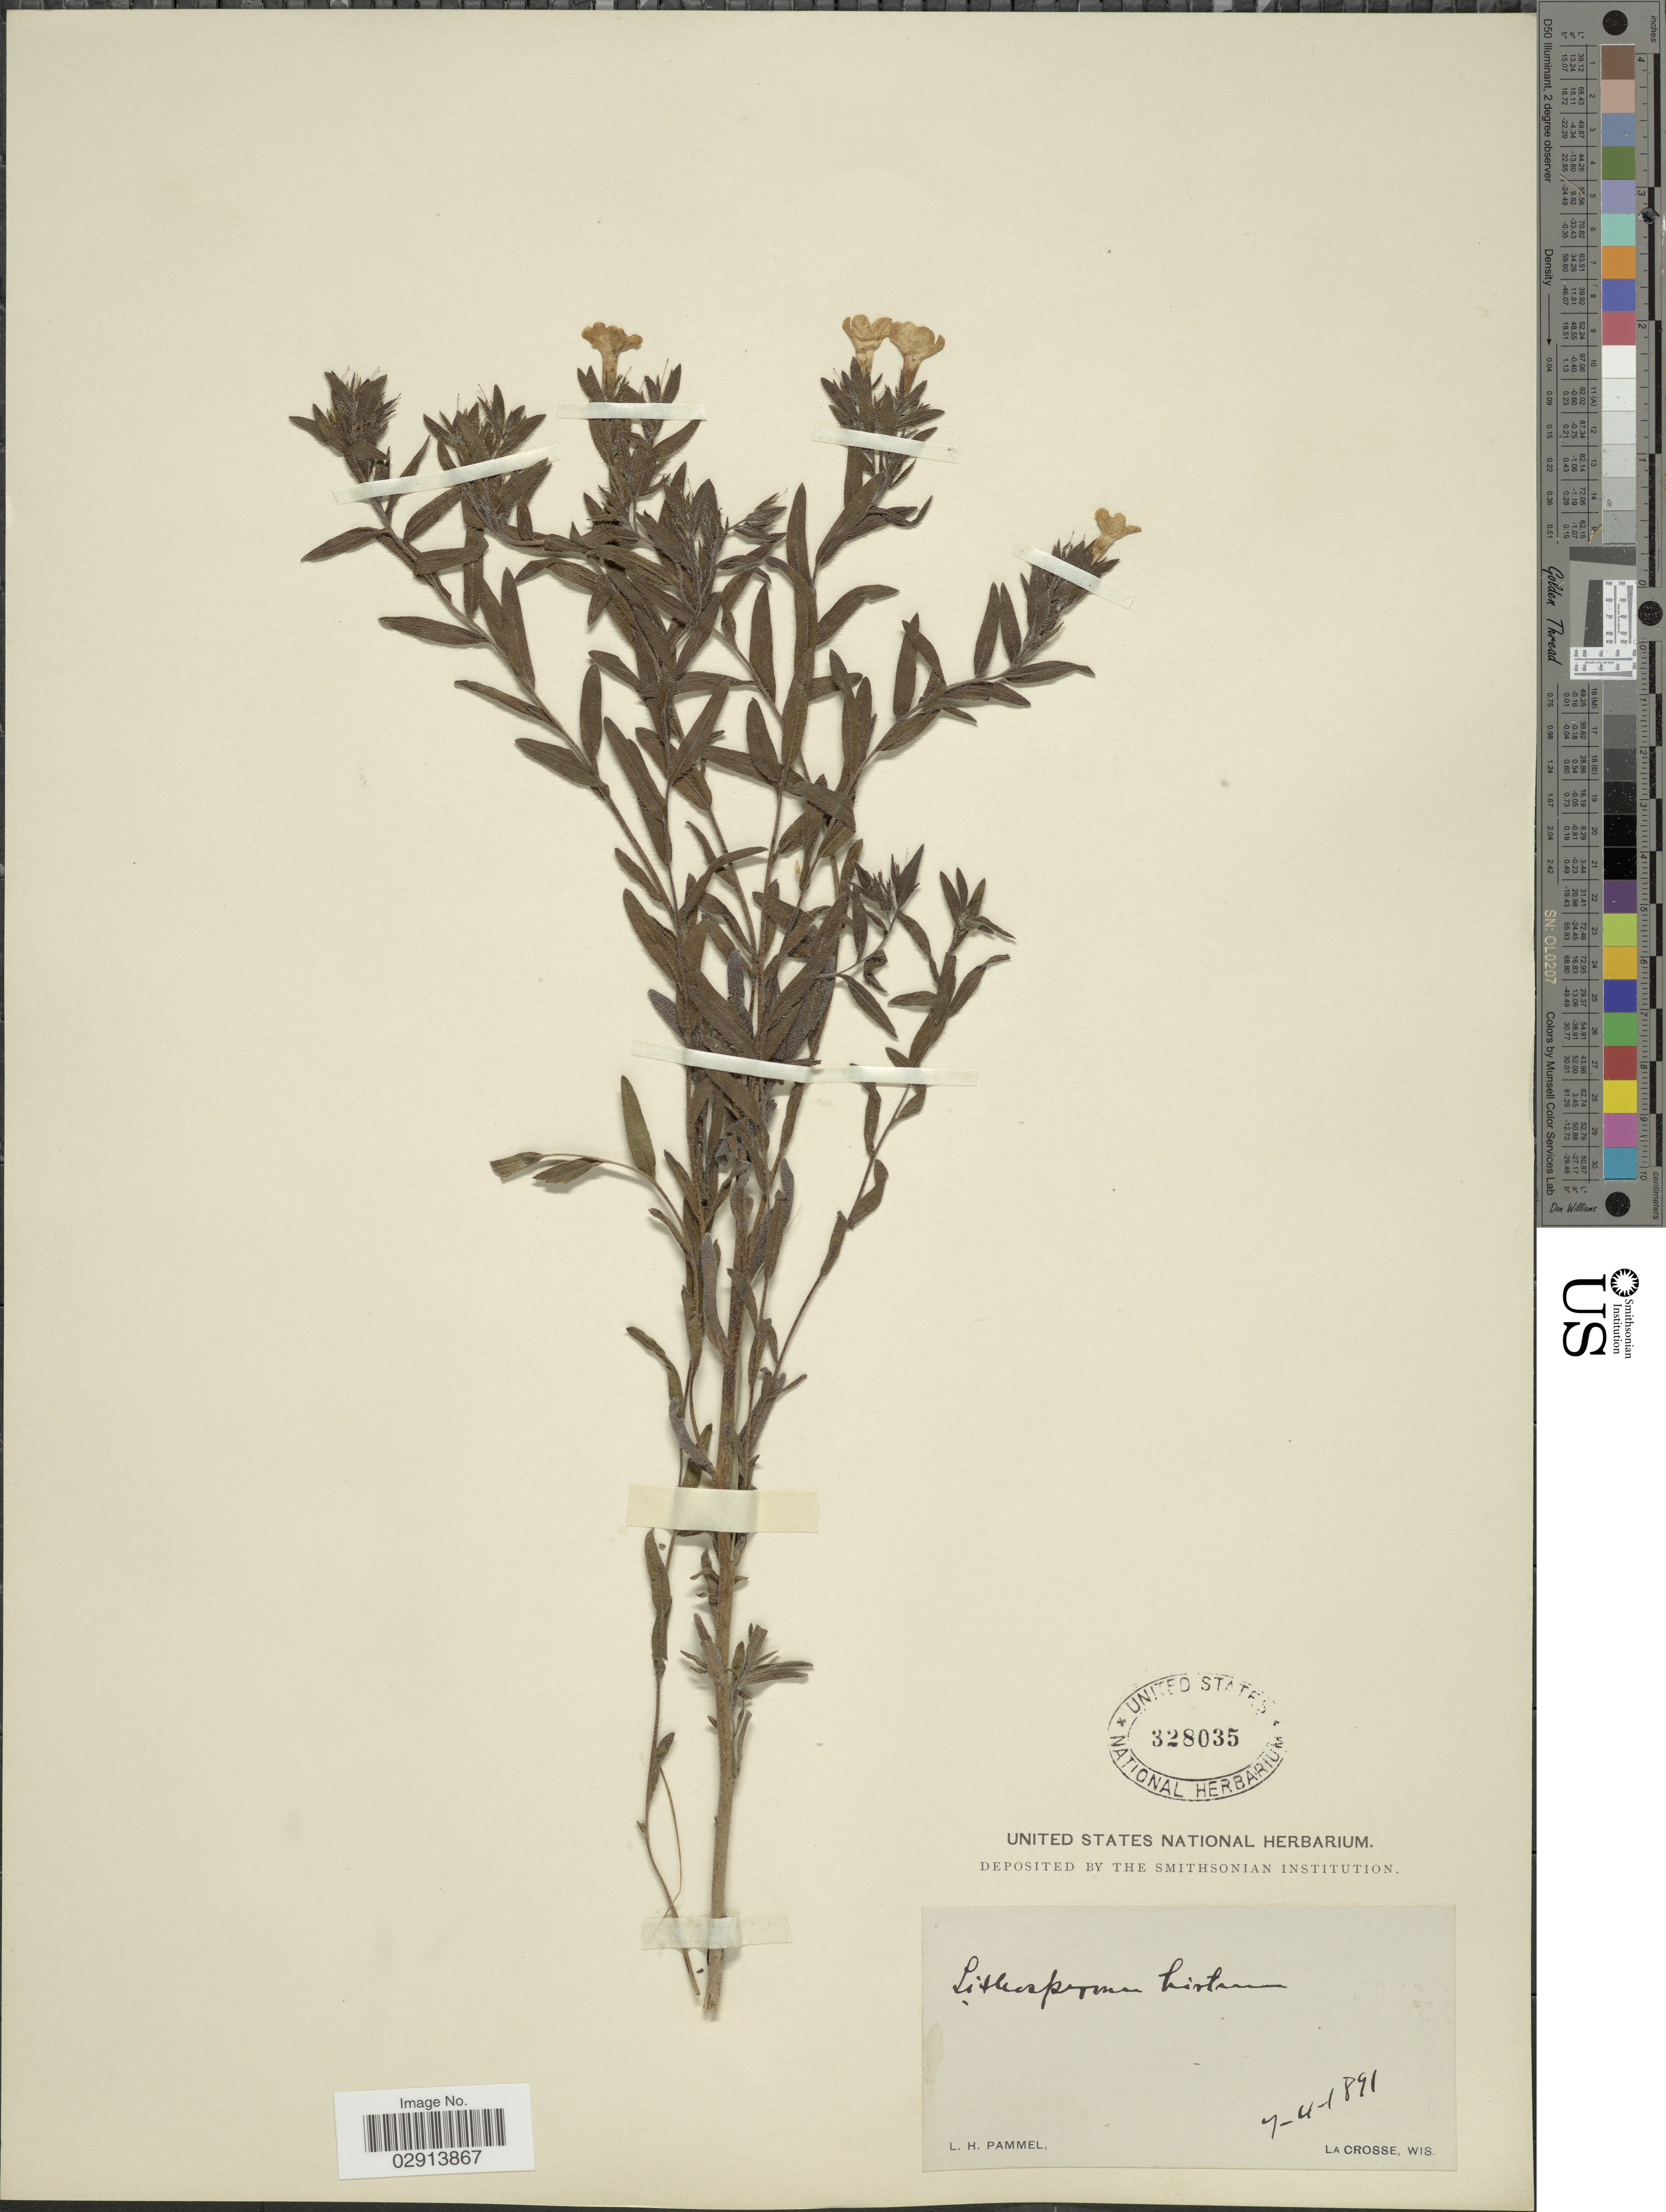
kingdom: Plantae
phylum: Tracheophyta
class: Magnoliopsida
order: Boraginales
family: Boraginaceae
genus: Lithospermum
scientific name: Lithospermum caroliniense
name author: (J.F. Gmel.) MacMill.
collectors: L. Pammell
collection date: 1891-04-07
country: United States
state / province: Wisconsin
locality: La Crosse.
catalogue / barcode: US 328035